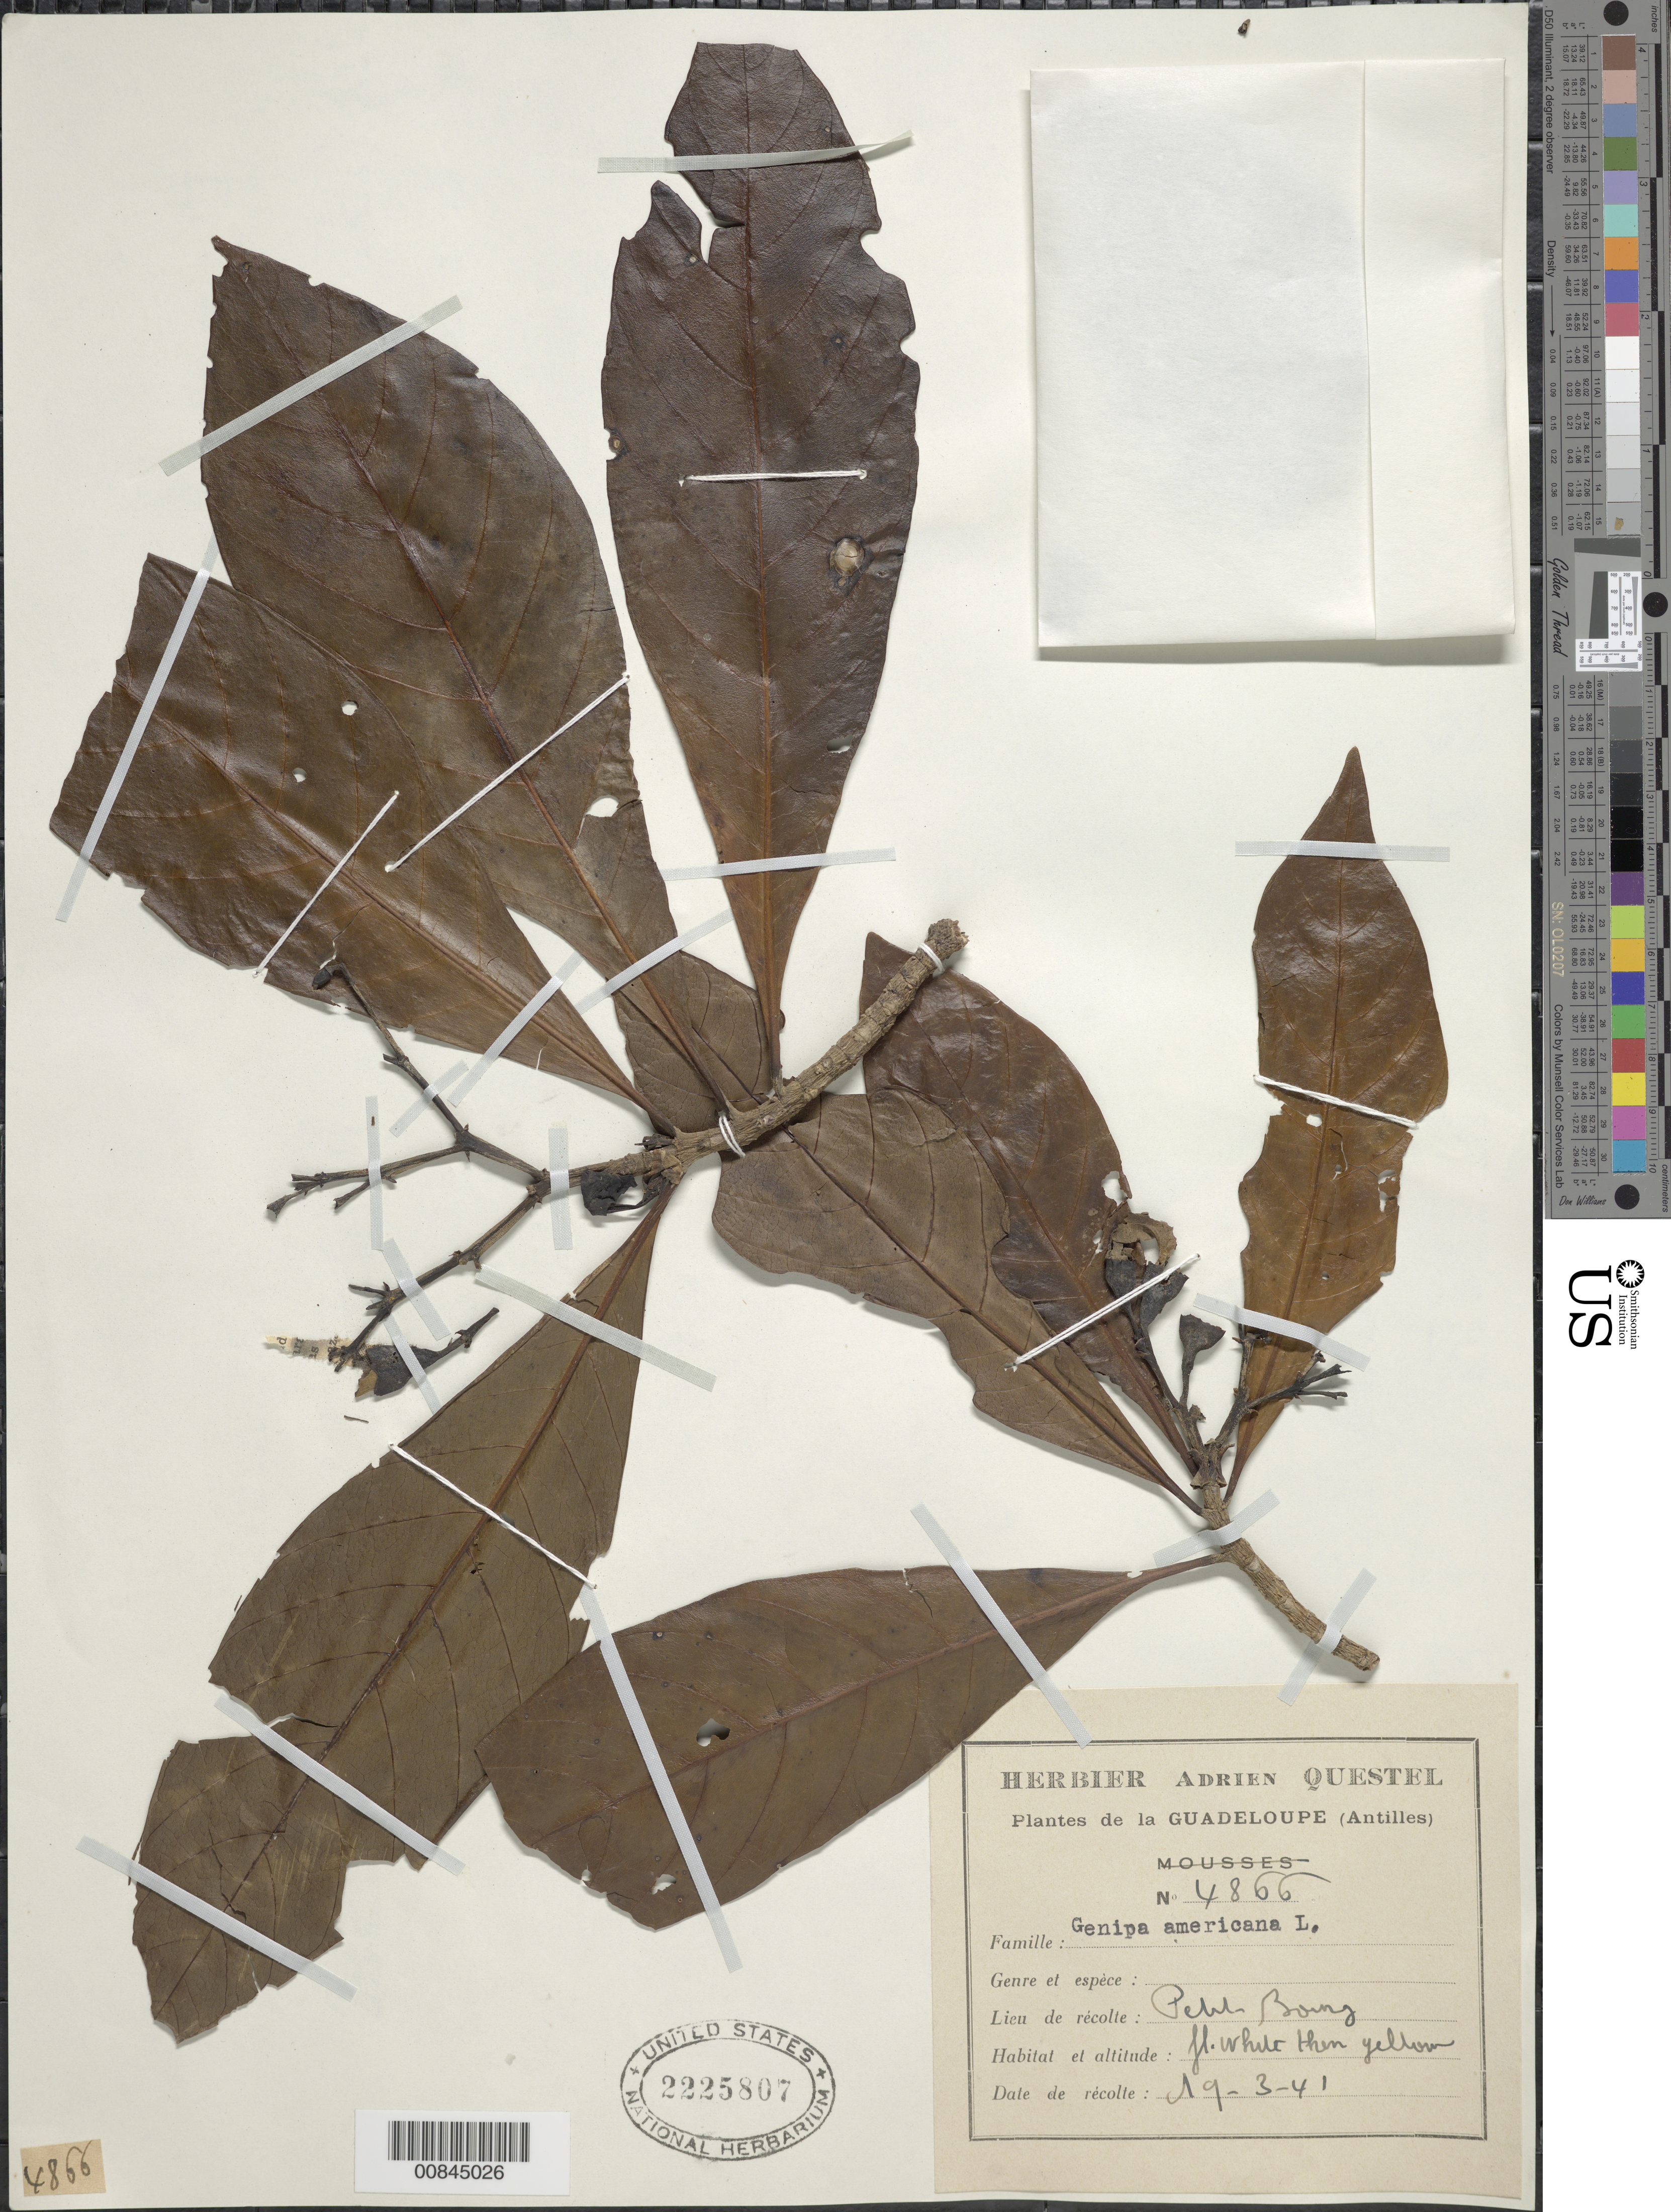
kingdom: Plantae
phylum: Tracheophyta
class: Magnoliopsida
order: Gentianales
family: Rubiaceae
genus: Genipa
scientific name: Genipa americana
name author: L.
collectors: A. Questel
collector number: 4866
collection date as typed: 19 Mar 1941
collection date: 1941-03-19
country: Guadeloupe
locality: Petite Bourg (sp?)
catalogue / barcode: US 2225807